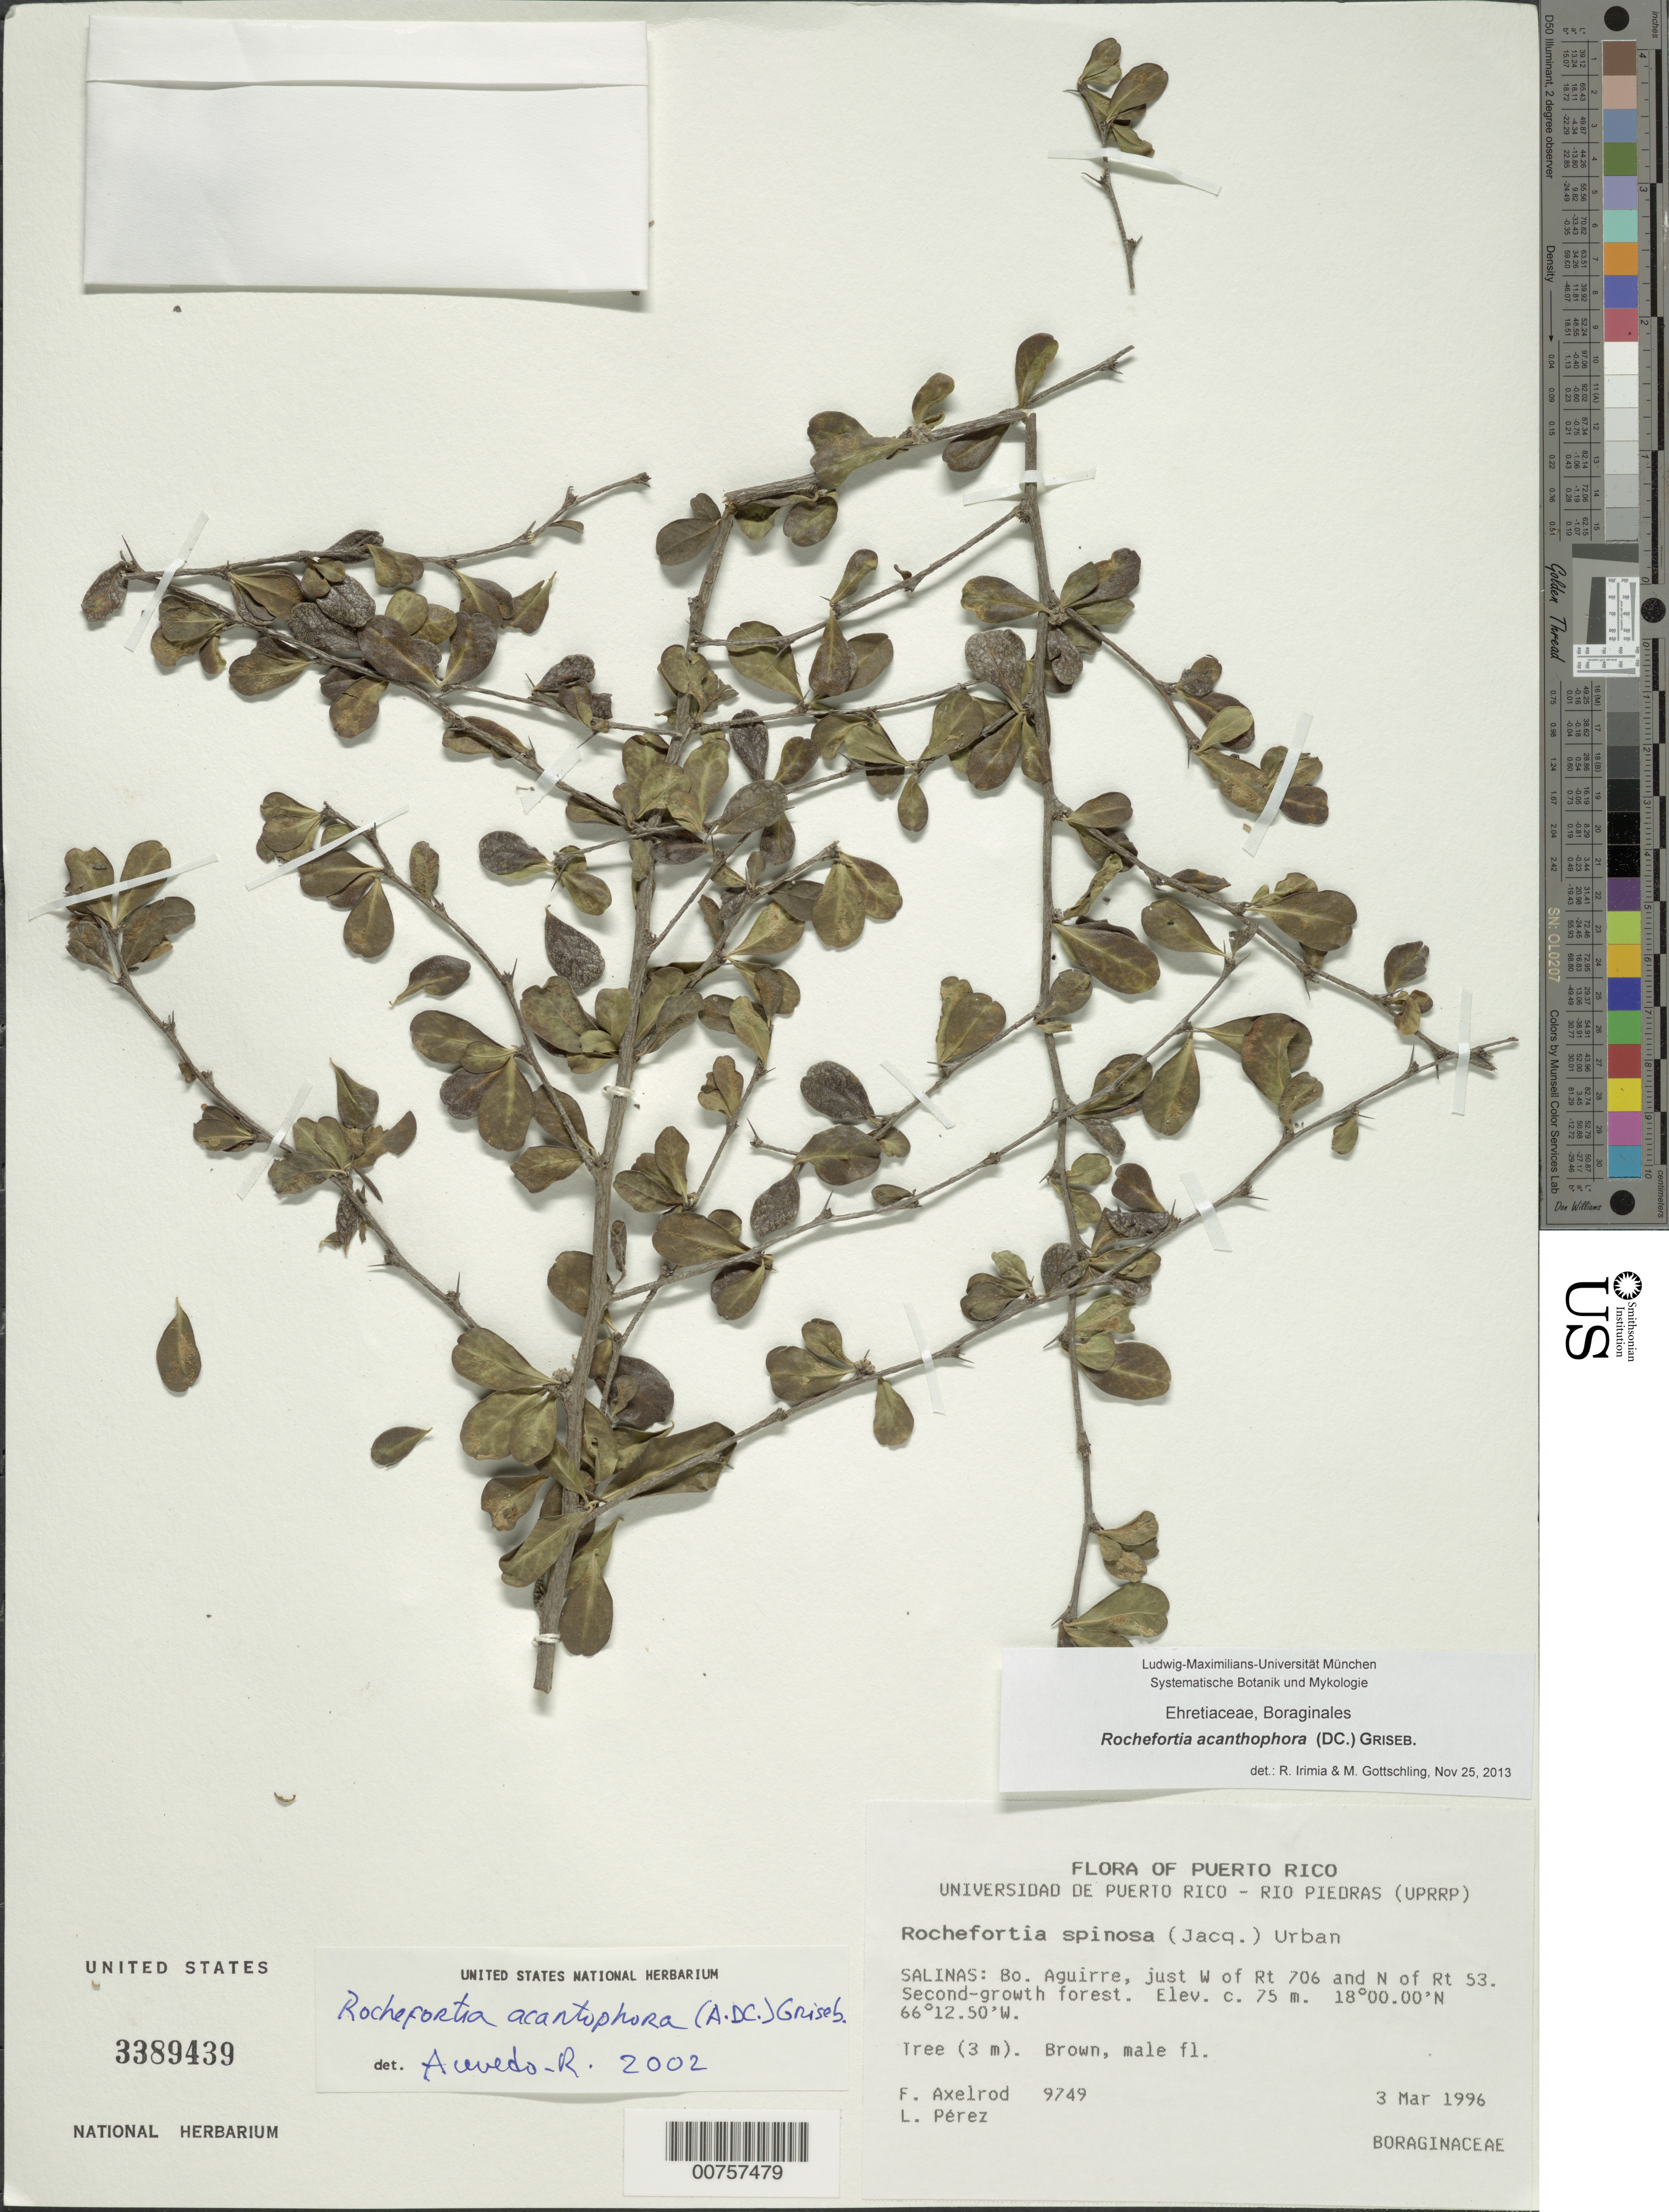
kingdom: Plantae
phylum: Tracheophyta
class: Magnoliopsida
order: Boraginales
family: Ehretiaceae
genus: Rochefortia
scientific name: Rochefortia acanthophora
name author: (DC.) Griseb.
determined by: Irimia, R.; Gottschling, M.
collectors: F. S. Axelrod & L. Pérez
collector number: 9749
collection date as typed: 03 Mar 1996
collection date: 1996-03-03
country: Puerto Rico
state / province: Salinas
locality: Salinas: Bo. Aguirre, just W of Rt 706 and N of Rt 53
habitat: Second-growth forest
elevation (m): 75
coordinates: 18, -66.21388889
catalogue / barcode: US 3389439